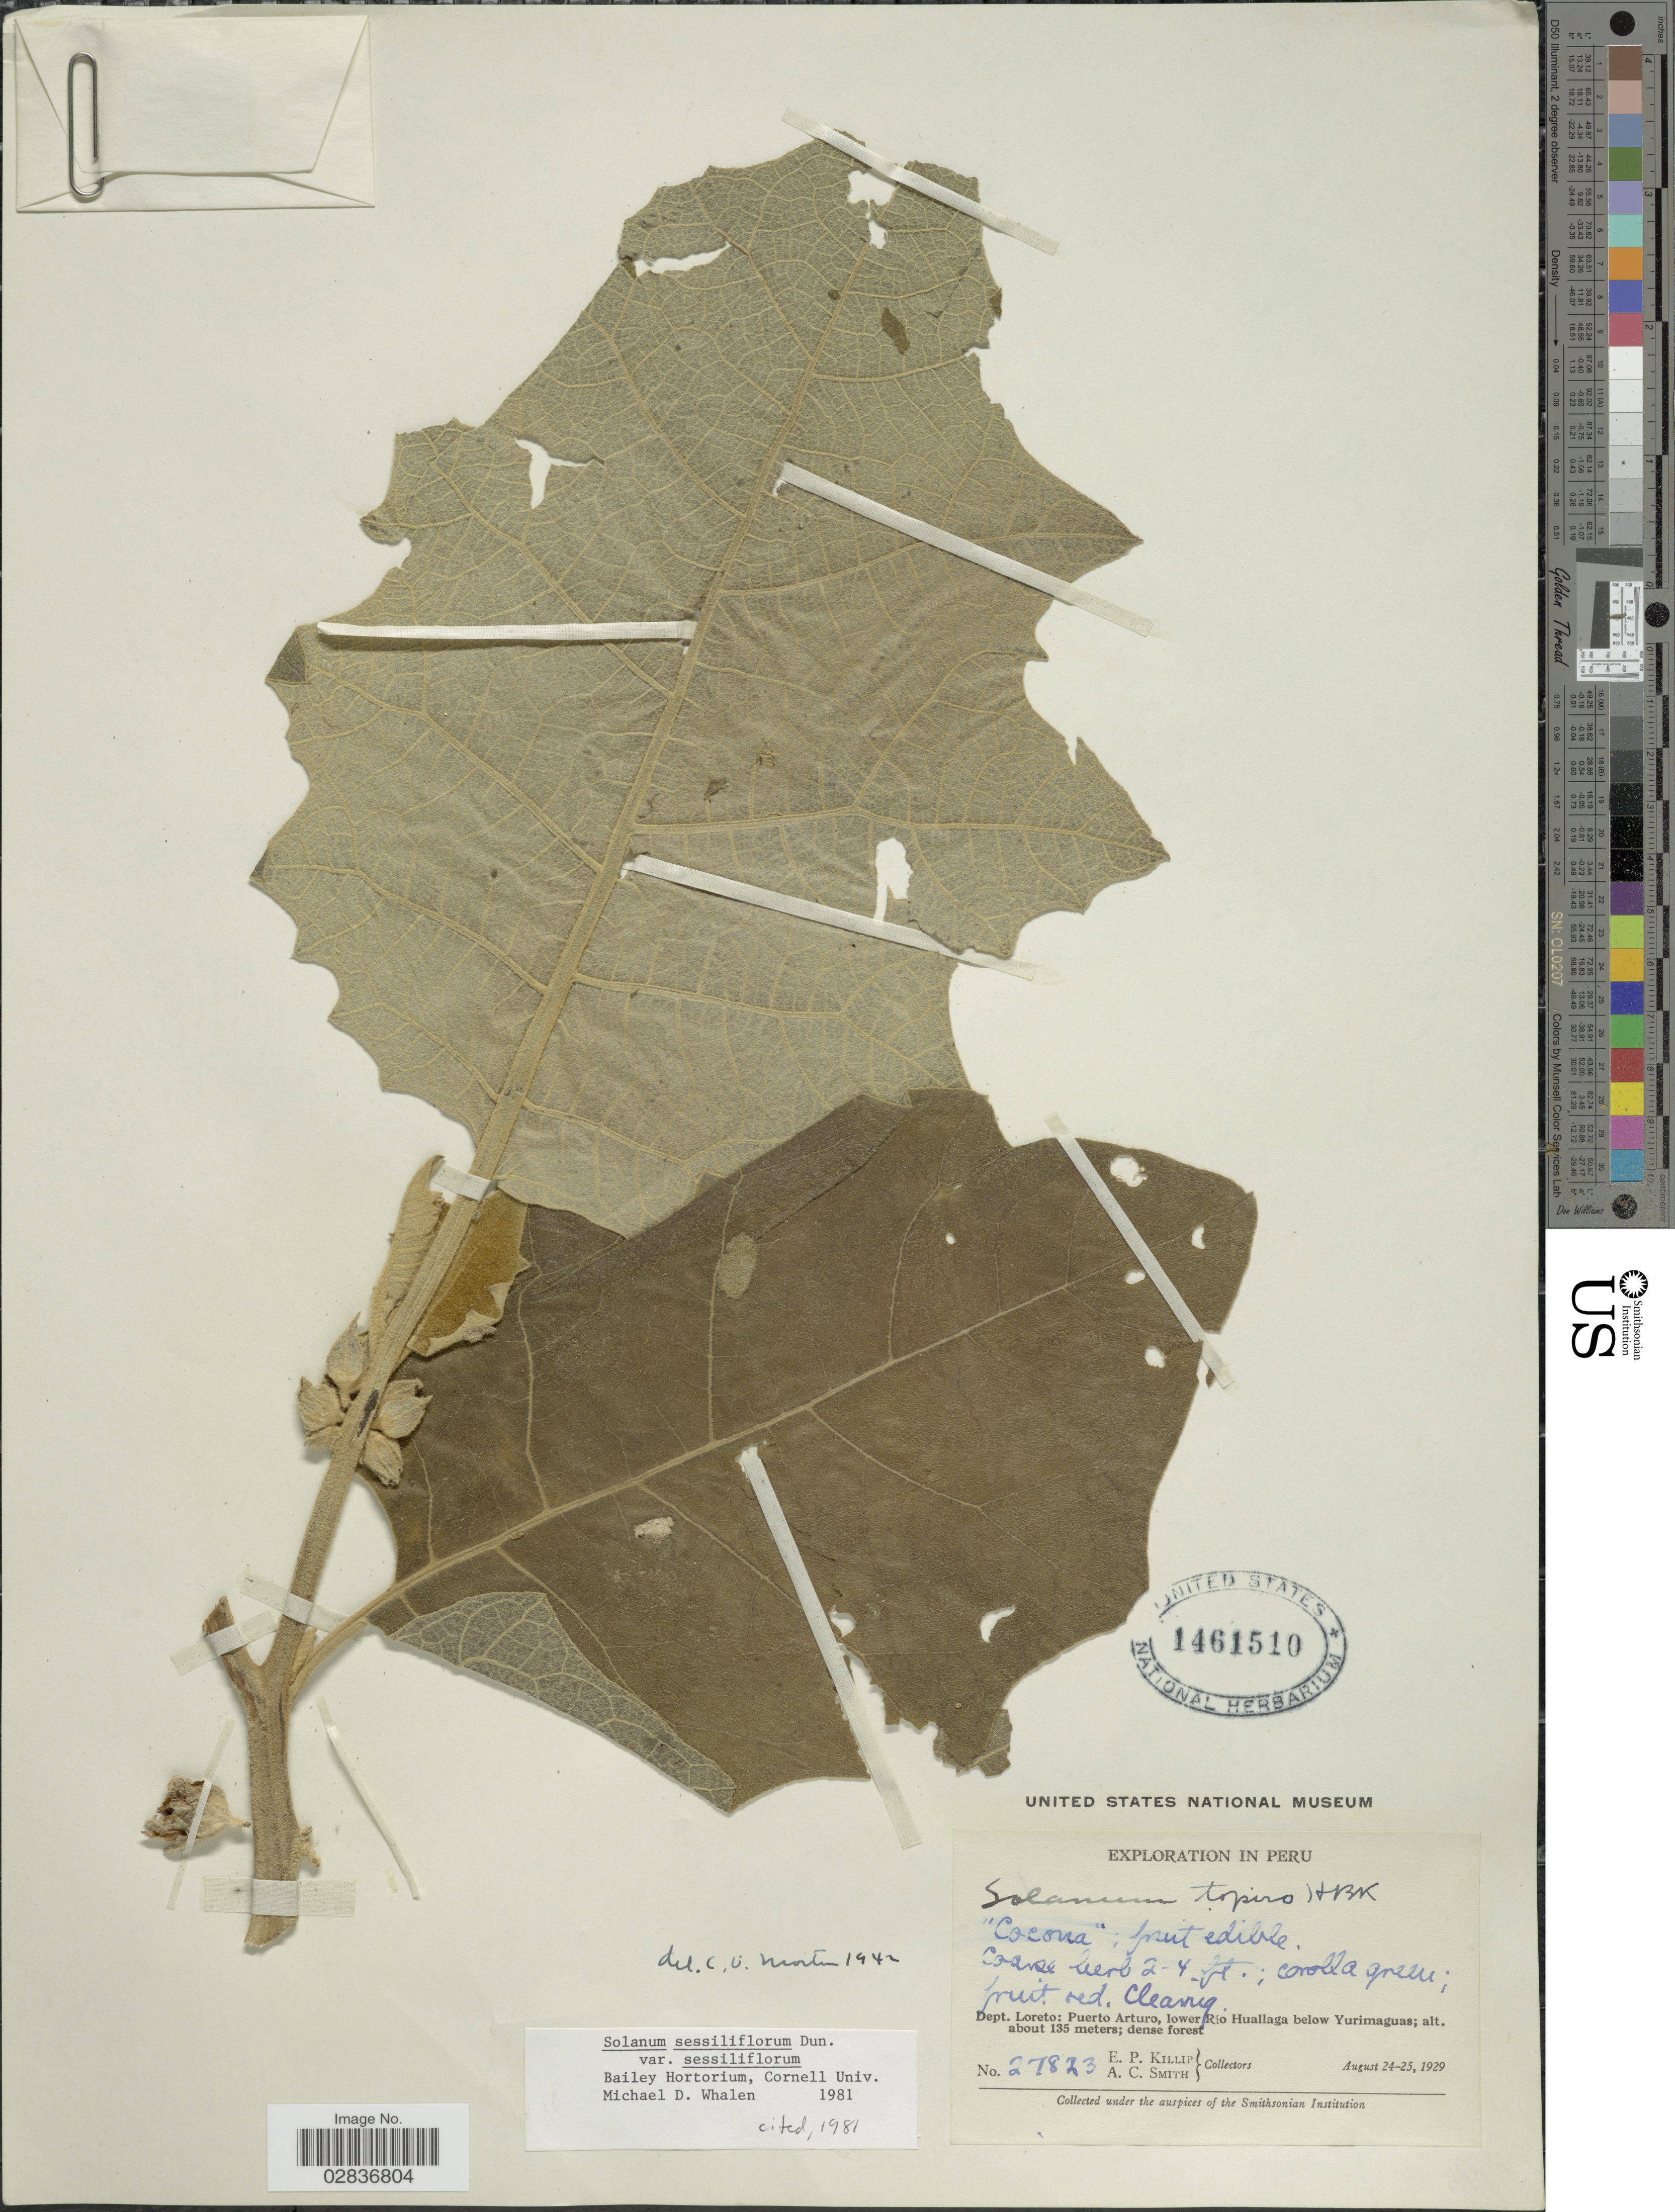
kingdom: Plantae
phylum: Tracheophyta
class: Magnoliopsida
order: Solanales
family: Solanaceae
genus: Solanum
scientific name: Solanum sessiliflorum var. sessiliflorum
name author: Dunal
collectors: E. P. Killip & A. C. Smith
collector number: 27823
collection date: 1929-08-24/1929-08-25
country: Peru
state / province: Loreto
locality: Dept. Loreto: Puerto Arturo, lower Rio Huallaga below Yurimaguas.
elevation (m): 135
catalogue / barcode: US 1461510